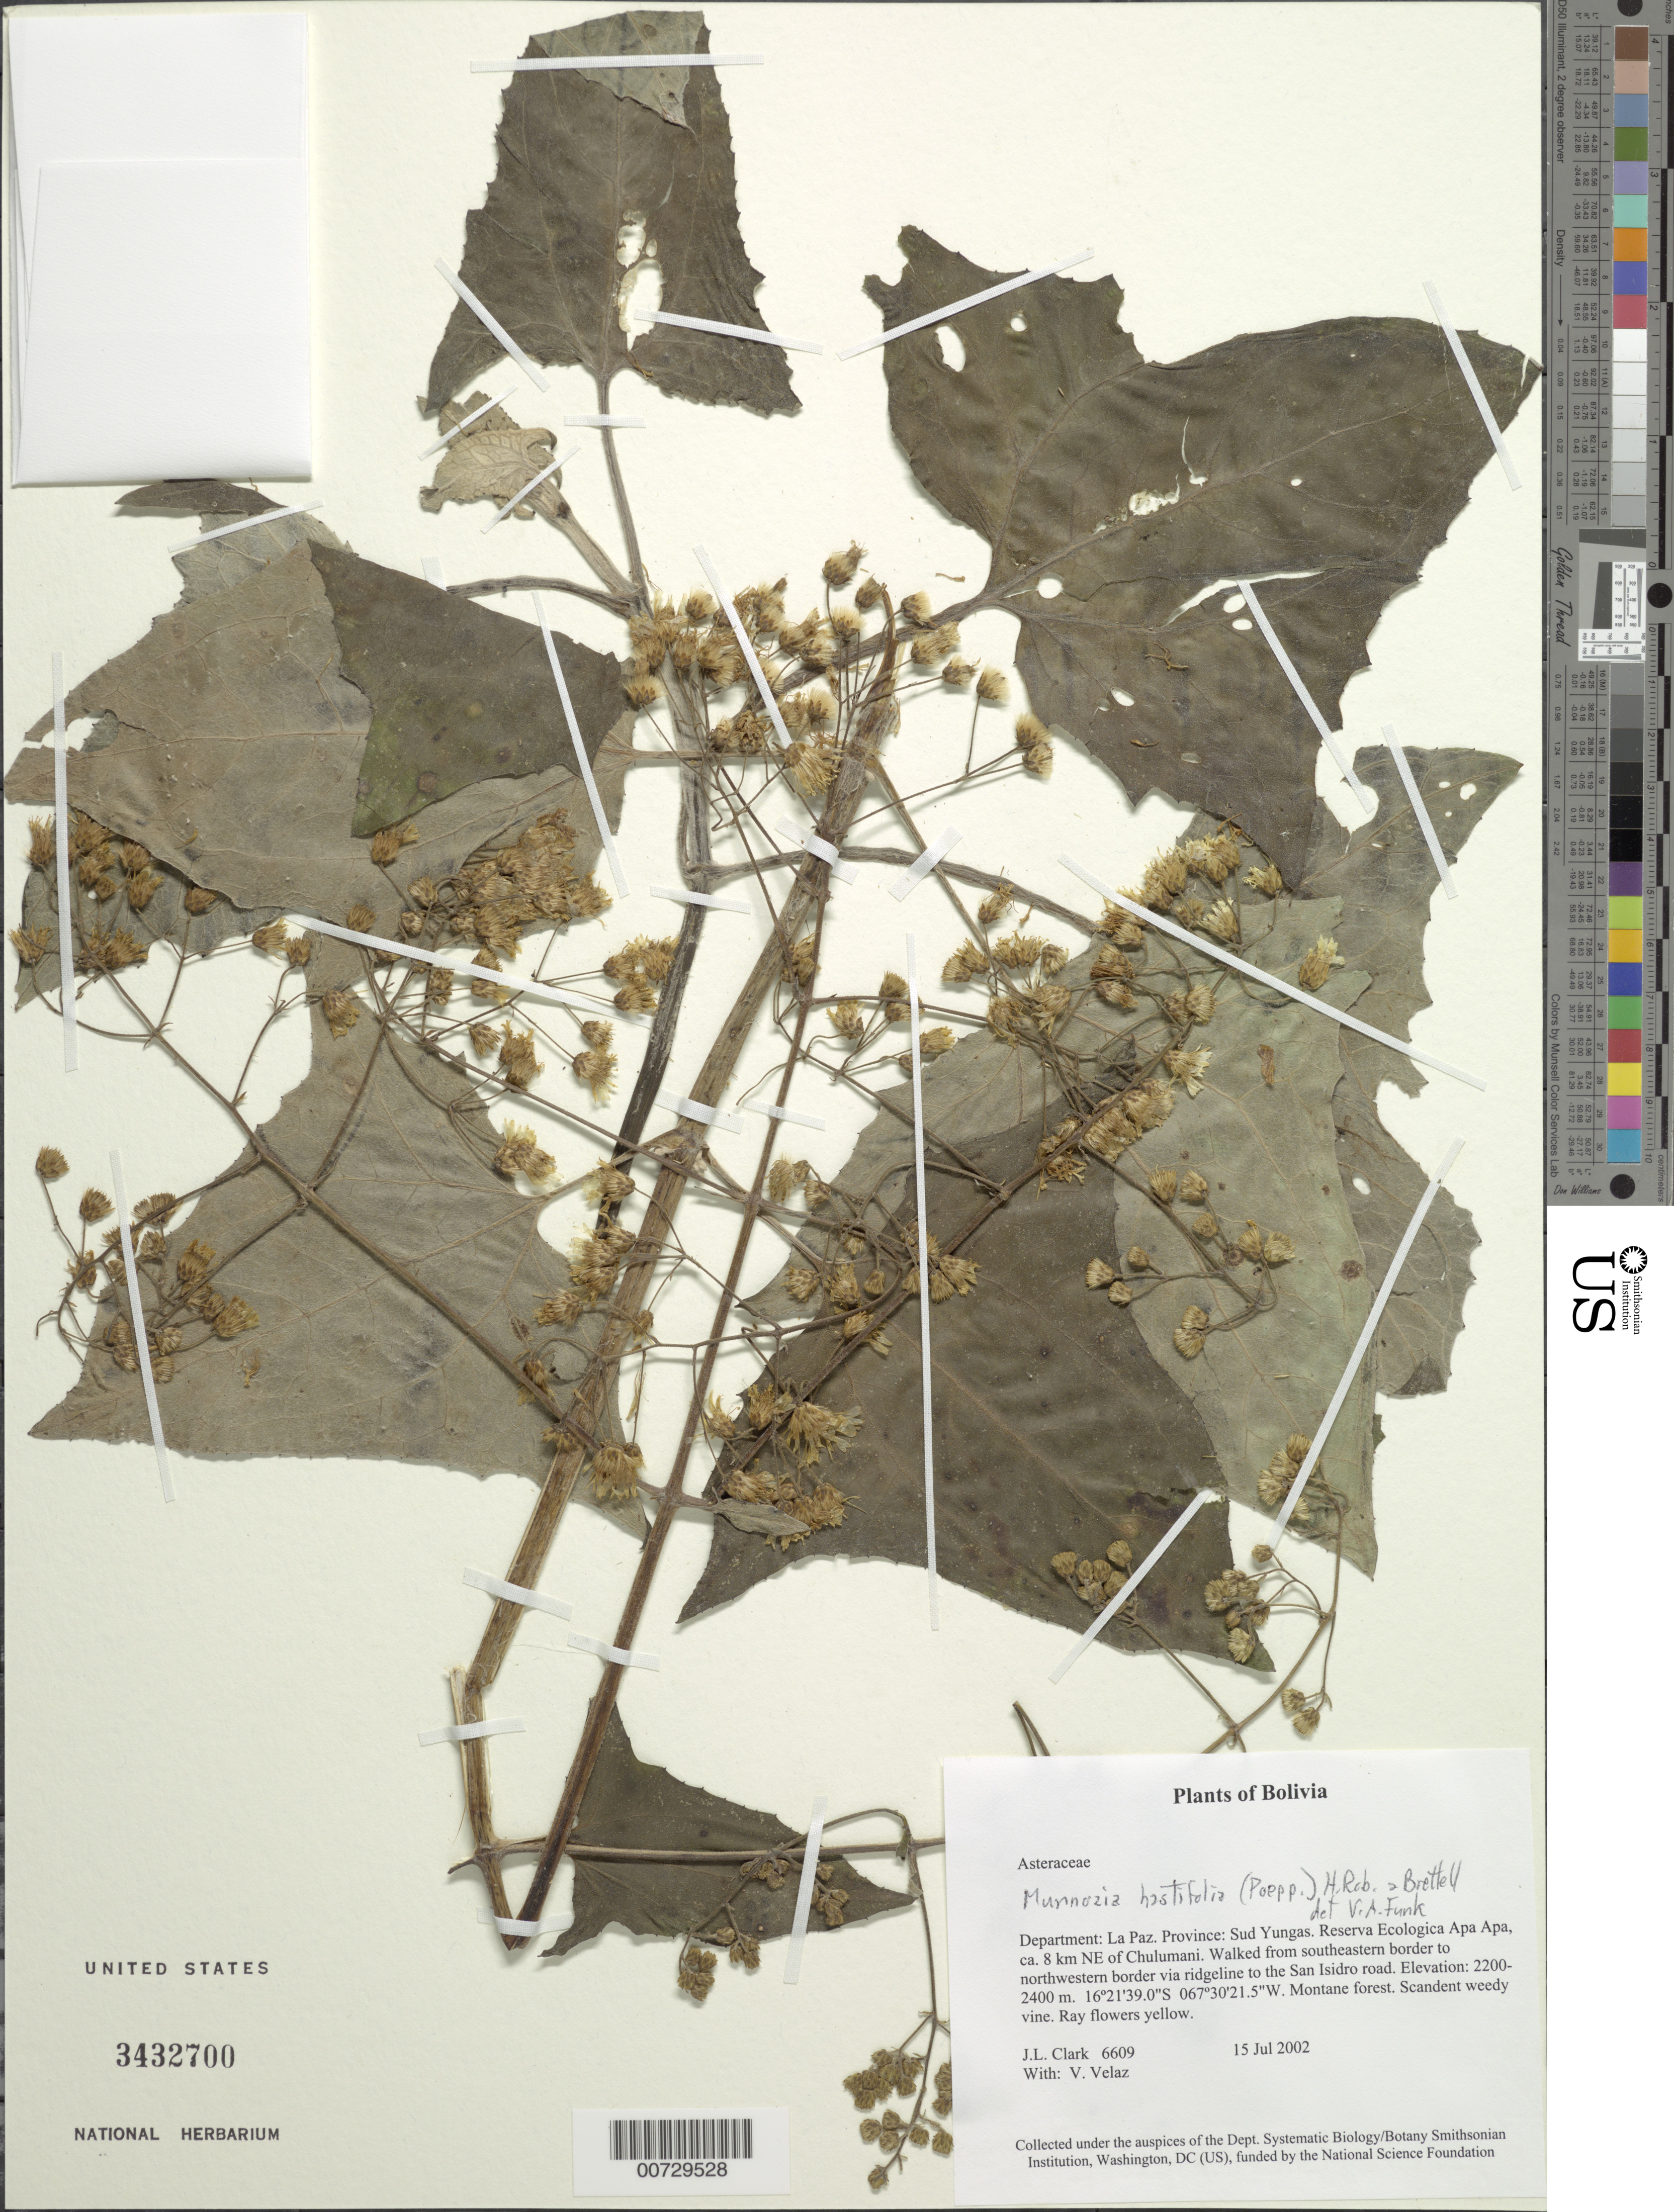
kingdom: Plantae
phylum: Tracheophyta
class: Magnoliopsida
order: Asterales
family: Asteraceae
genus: Munnozia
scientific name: Munnozia hastifolia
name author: (Poepp.) H. Rob. & Brettell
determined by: Funk, Vicki A., (BOT), Smithsonian Institution - National Museum of Natural History (UNITED STATES)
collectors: J. L. Clark & V. Velaz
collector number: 06609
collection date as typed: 15 Jul 2002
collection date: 2002-07-15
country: Bolivia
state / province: La Paz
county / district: Sud Yungas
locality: Reserva Ecologica Apa Apa, ca. 8 km NE of Chulumani. Walked from southeastern border to northwestern border via ridgeline to the San Isidro road.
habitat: Montane forest.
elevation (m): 2200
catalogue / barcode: US 3432700